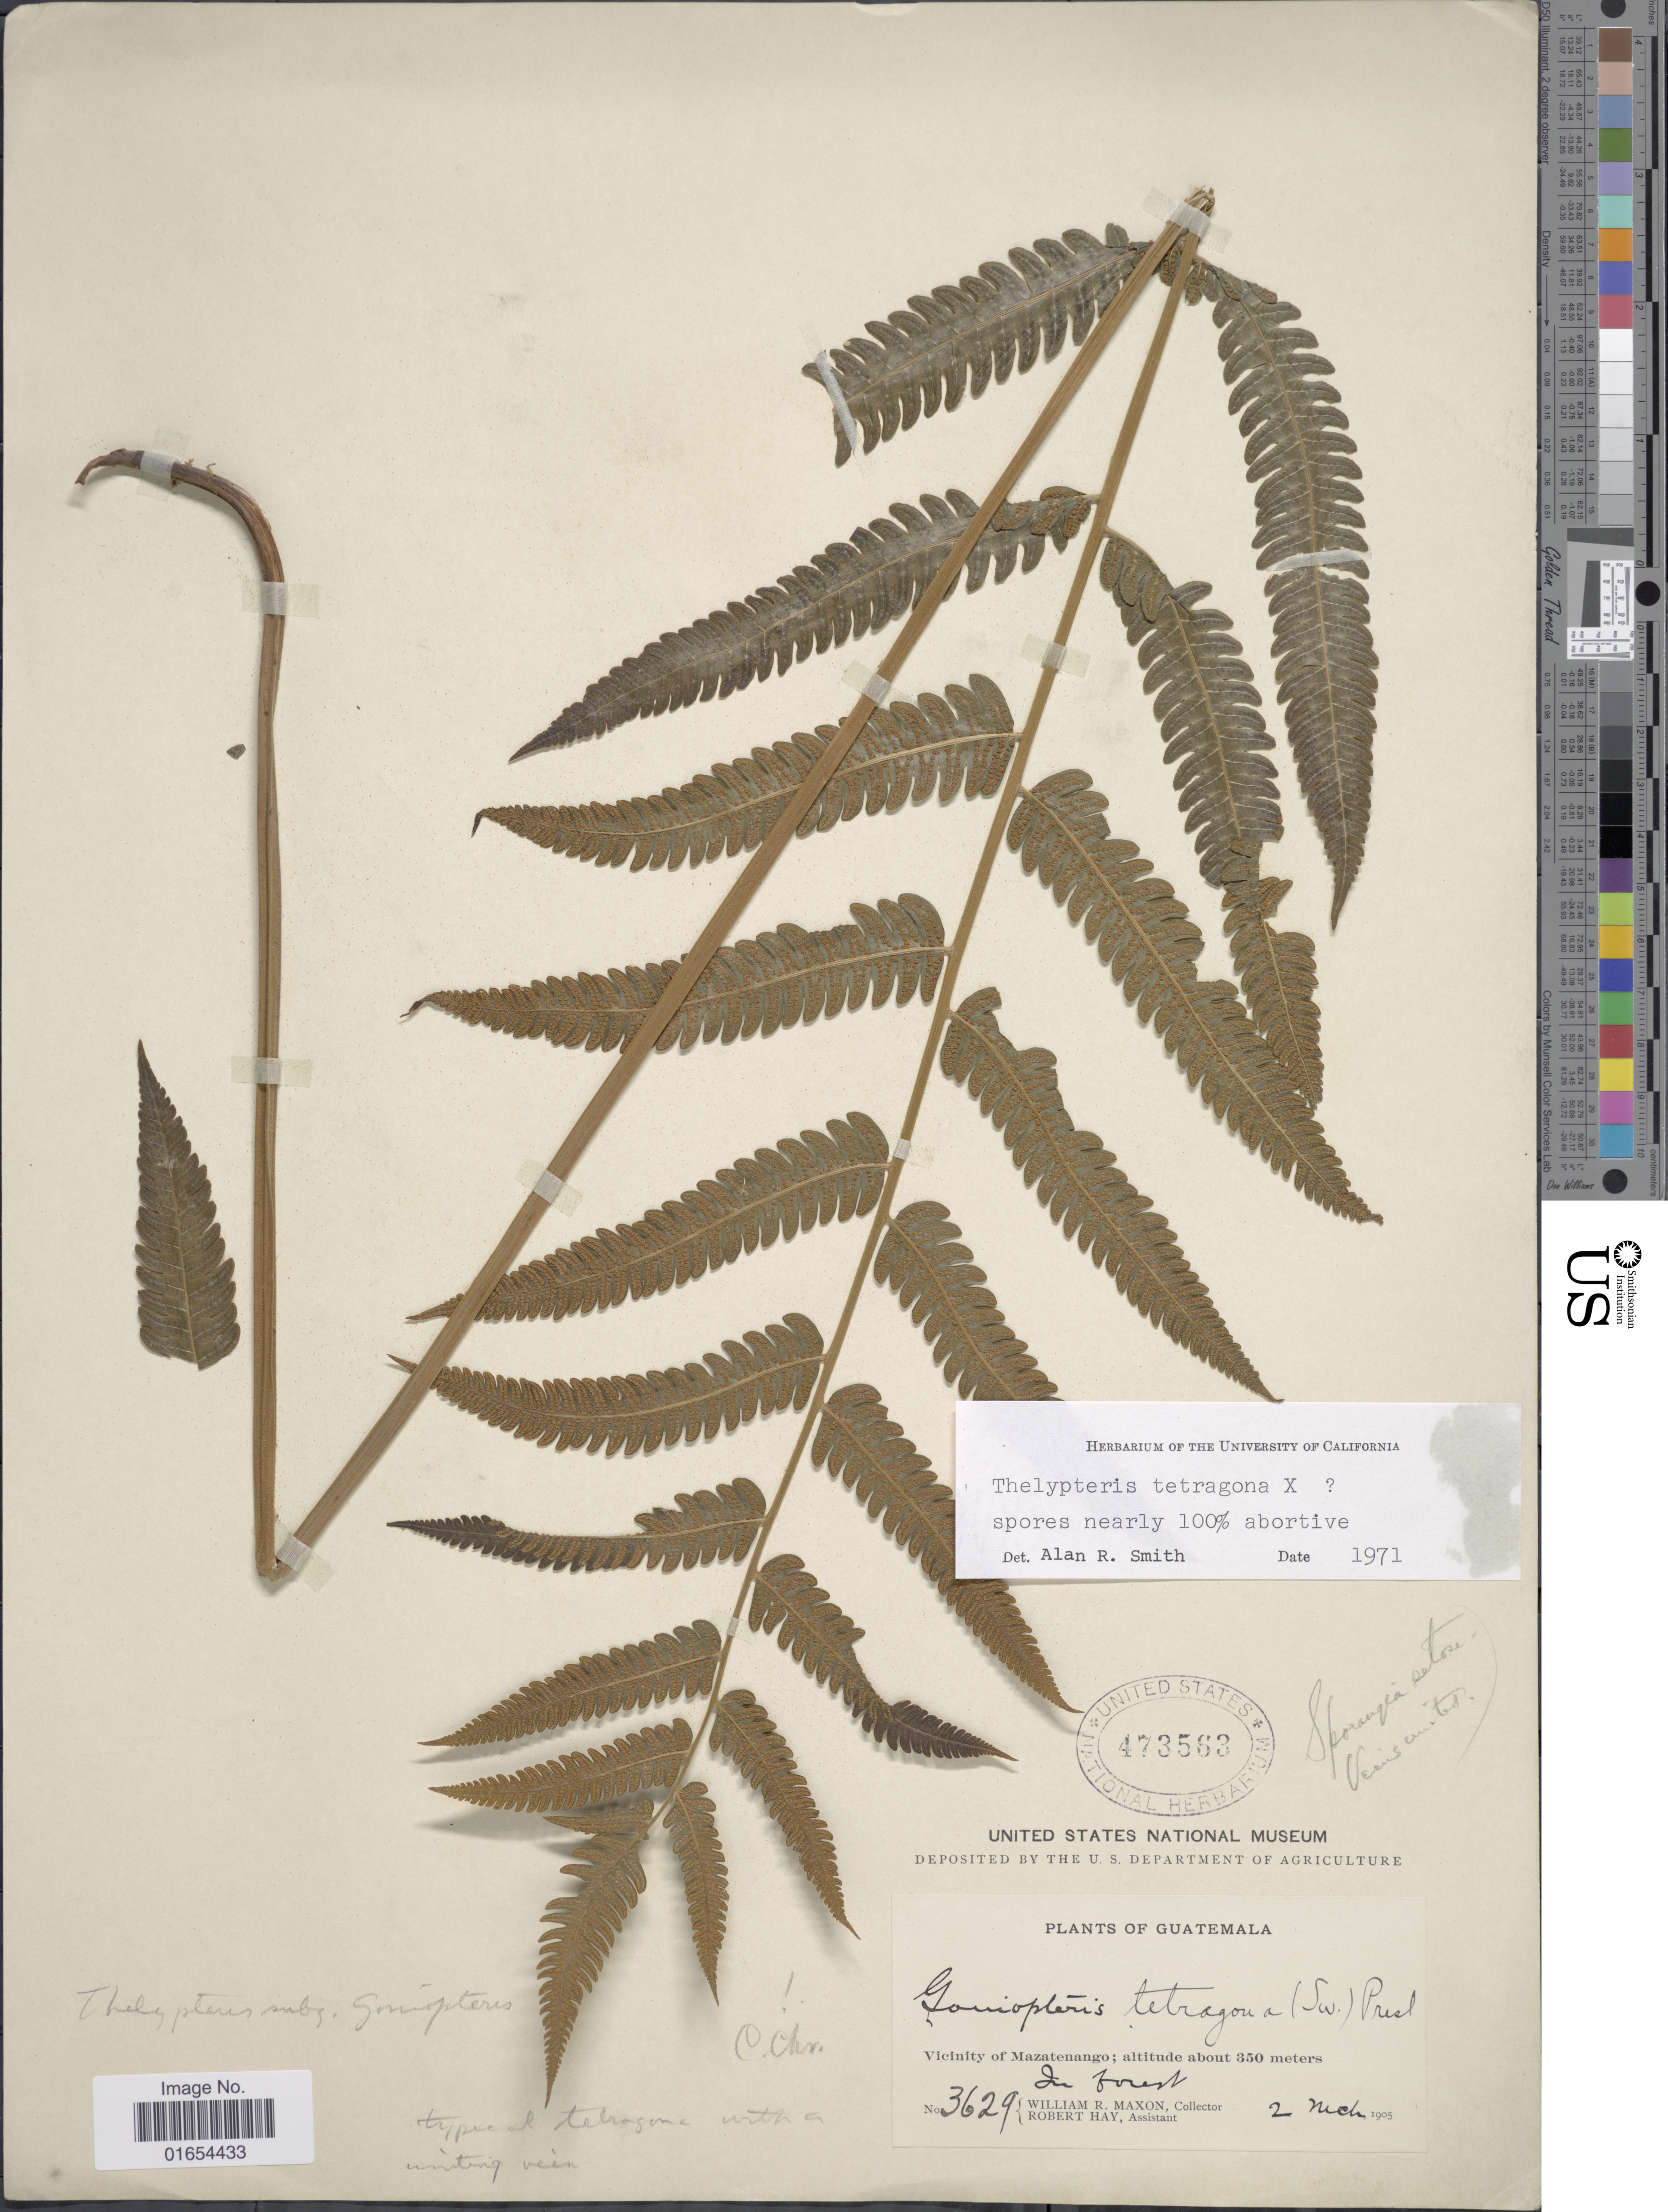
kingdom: Plantae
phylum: Tracheophyta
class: Polypodiopsida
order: Polypodiales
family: Thelypteridaceae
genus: Goniopteris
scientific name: Goniopteris tetragona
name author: (C. Presl) Sw.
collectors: W. R. Maxon & R. H. Hay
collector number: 3629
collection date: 1905-03-02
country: Guatemala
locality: Vicinity of Mazatenango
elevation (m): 350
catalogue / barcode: US 473563